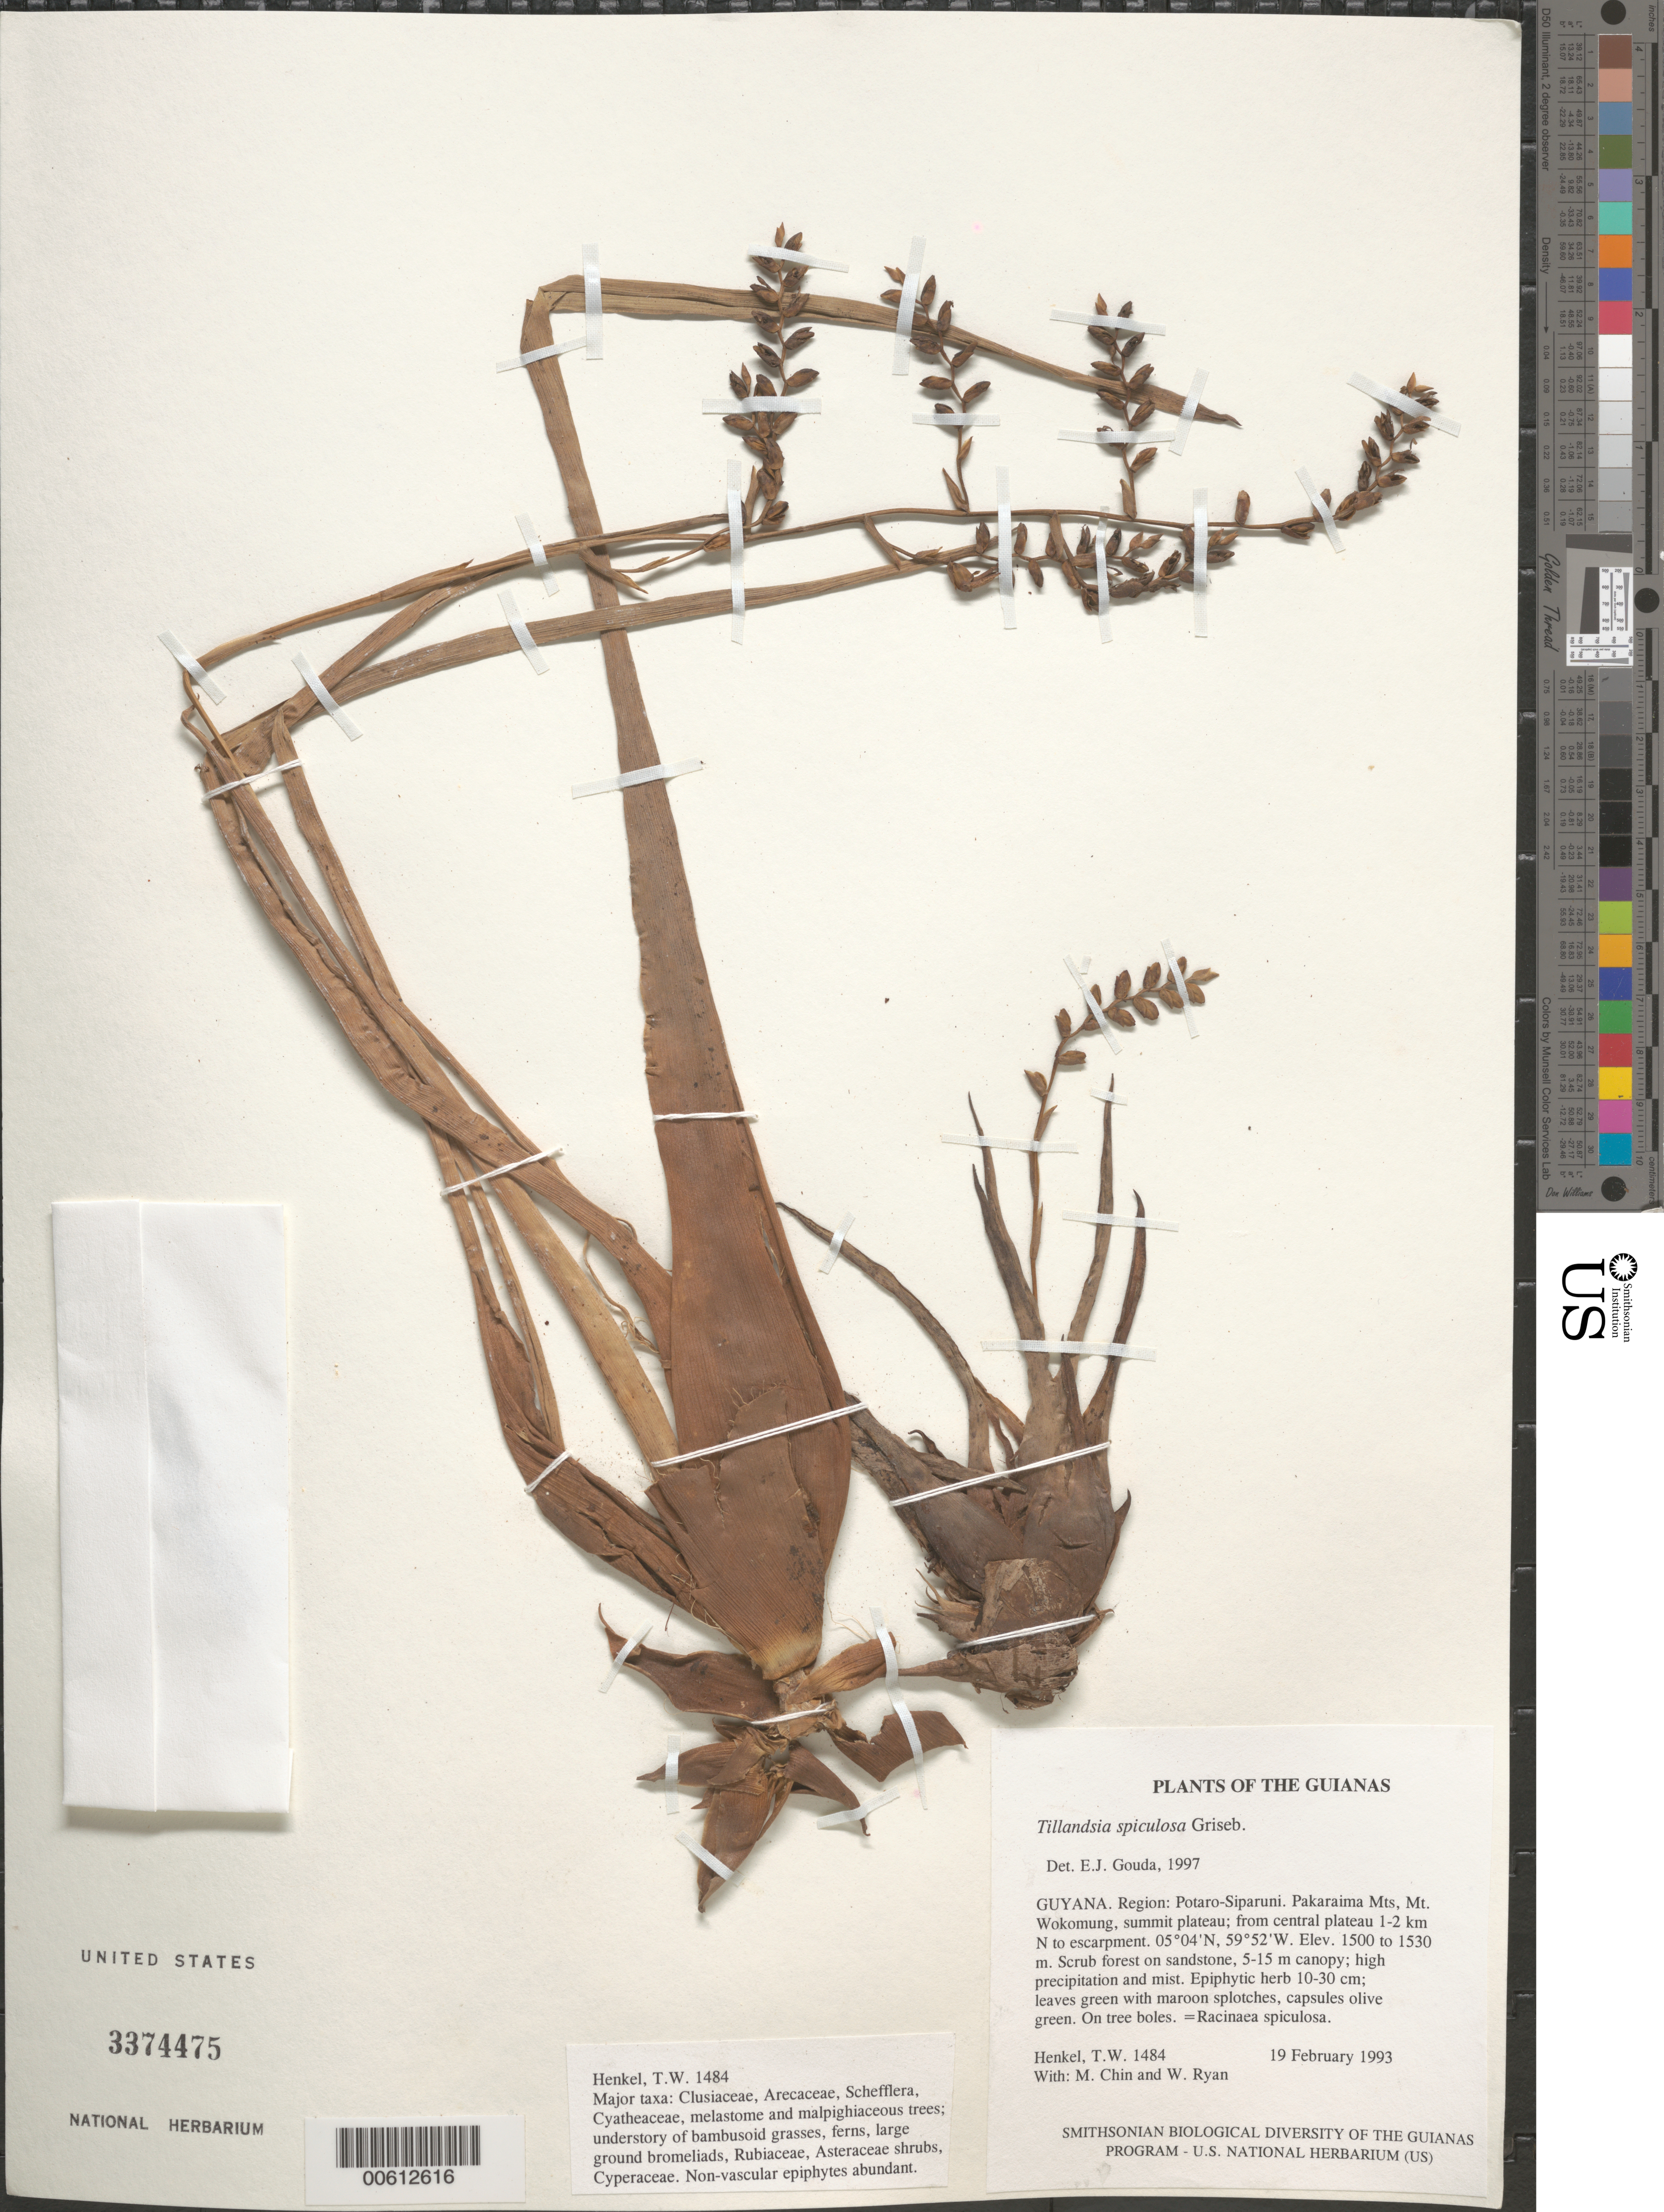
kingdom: Plantae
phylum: Tracheophyta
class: Liliopsida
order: Poales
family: Bromeliaceae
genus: Tillandsia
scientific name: Tillandsia spiculosa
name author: Griseb.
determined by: Gouda, E. J.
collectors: T. Henkel, M. Chin & W. Ryan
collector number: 1484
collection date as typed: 19 February 1993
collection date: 1993-02-19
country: Guyana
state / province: Potaro-Siparuni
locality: Pakaraima Mts, Mt. Wokomung, summit plateau; from central plateau 1-2 km N to escarpment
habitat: Scrub forest on sandstone, 5-15 m canopy; high precipitation and mist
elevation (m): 1500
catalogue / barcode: US 3374475